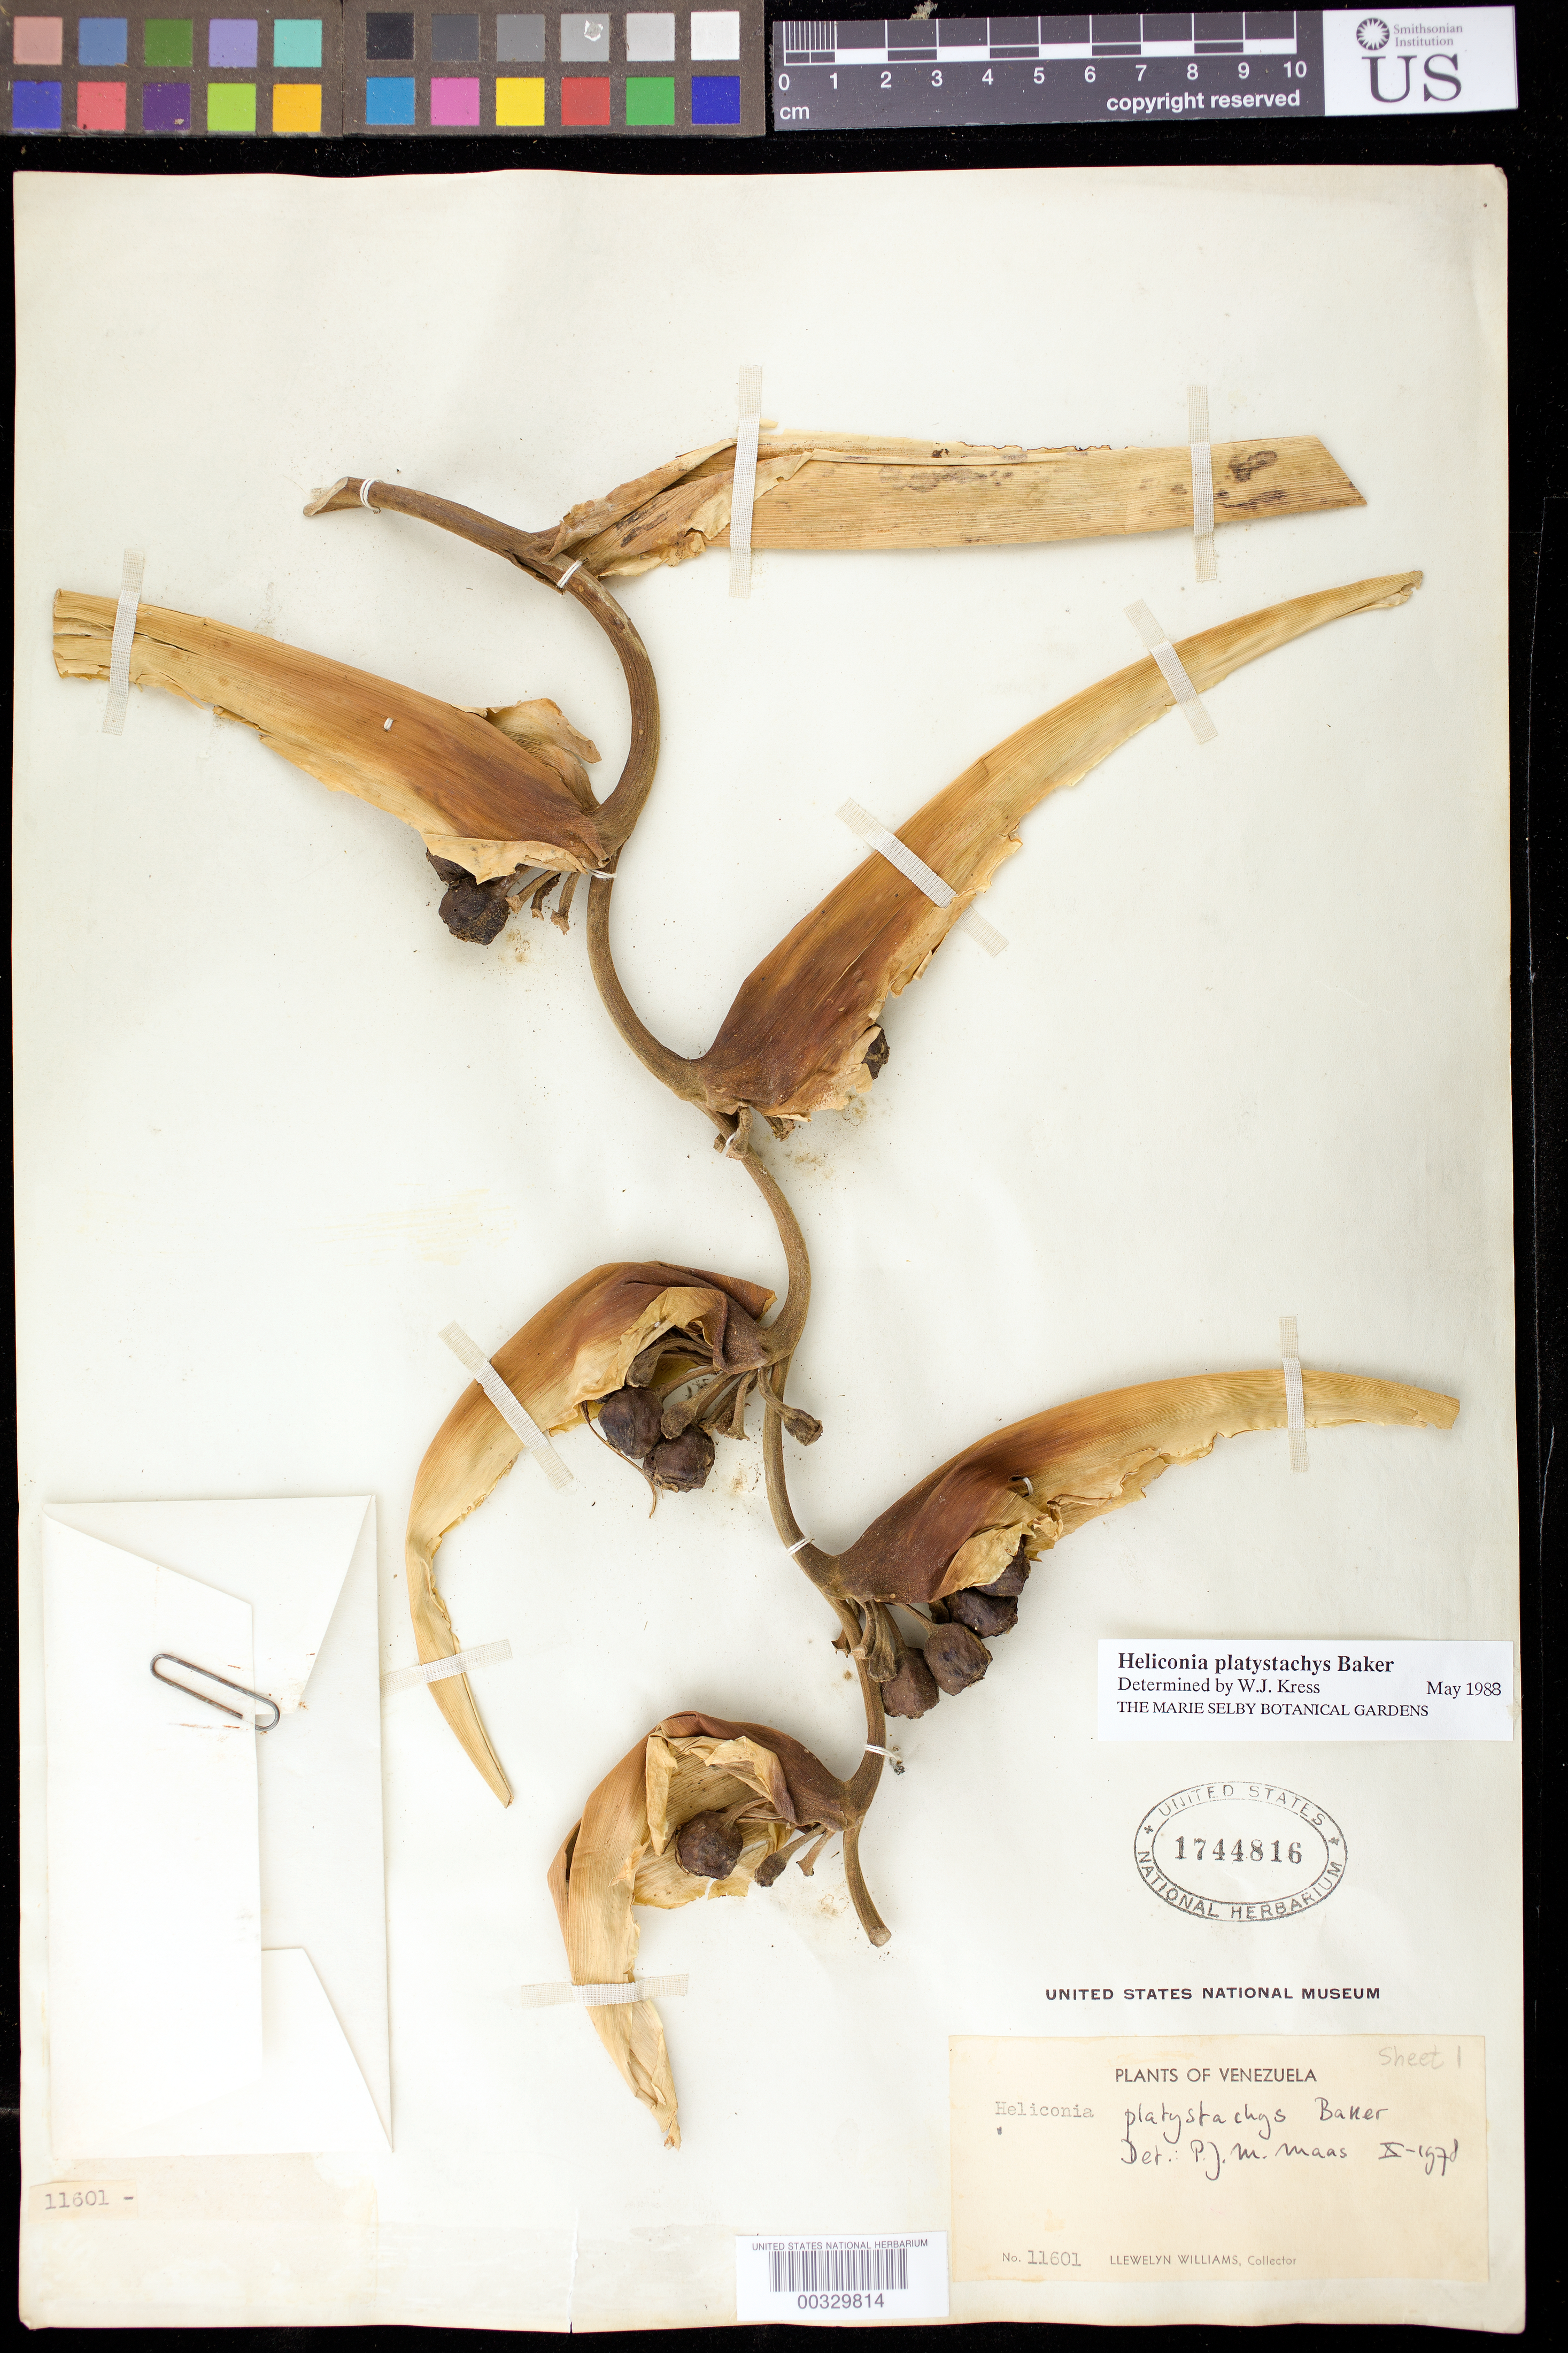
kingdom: Plantae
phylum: Tracheophyta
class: Liliopsida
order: Zingiberales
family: Heliconiaceae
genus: Heliconia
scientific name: Heliconia platystachys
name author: Baker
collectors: Ll. Williams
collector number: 11601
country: Venezuela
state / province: Mérida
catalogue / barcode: US 1744816